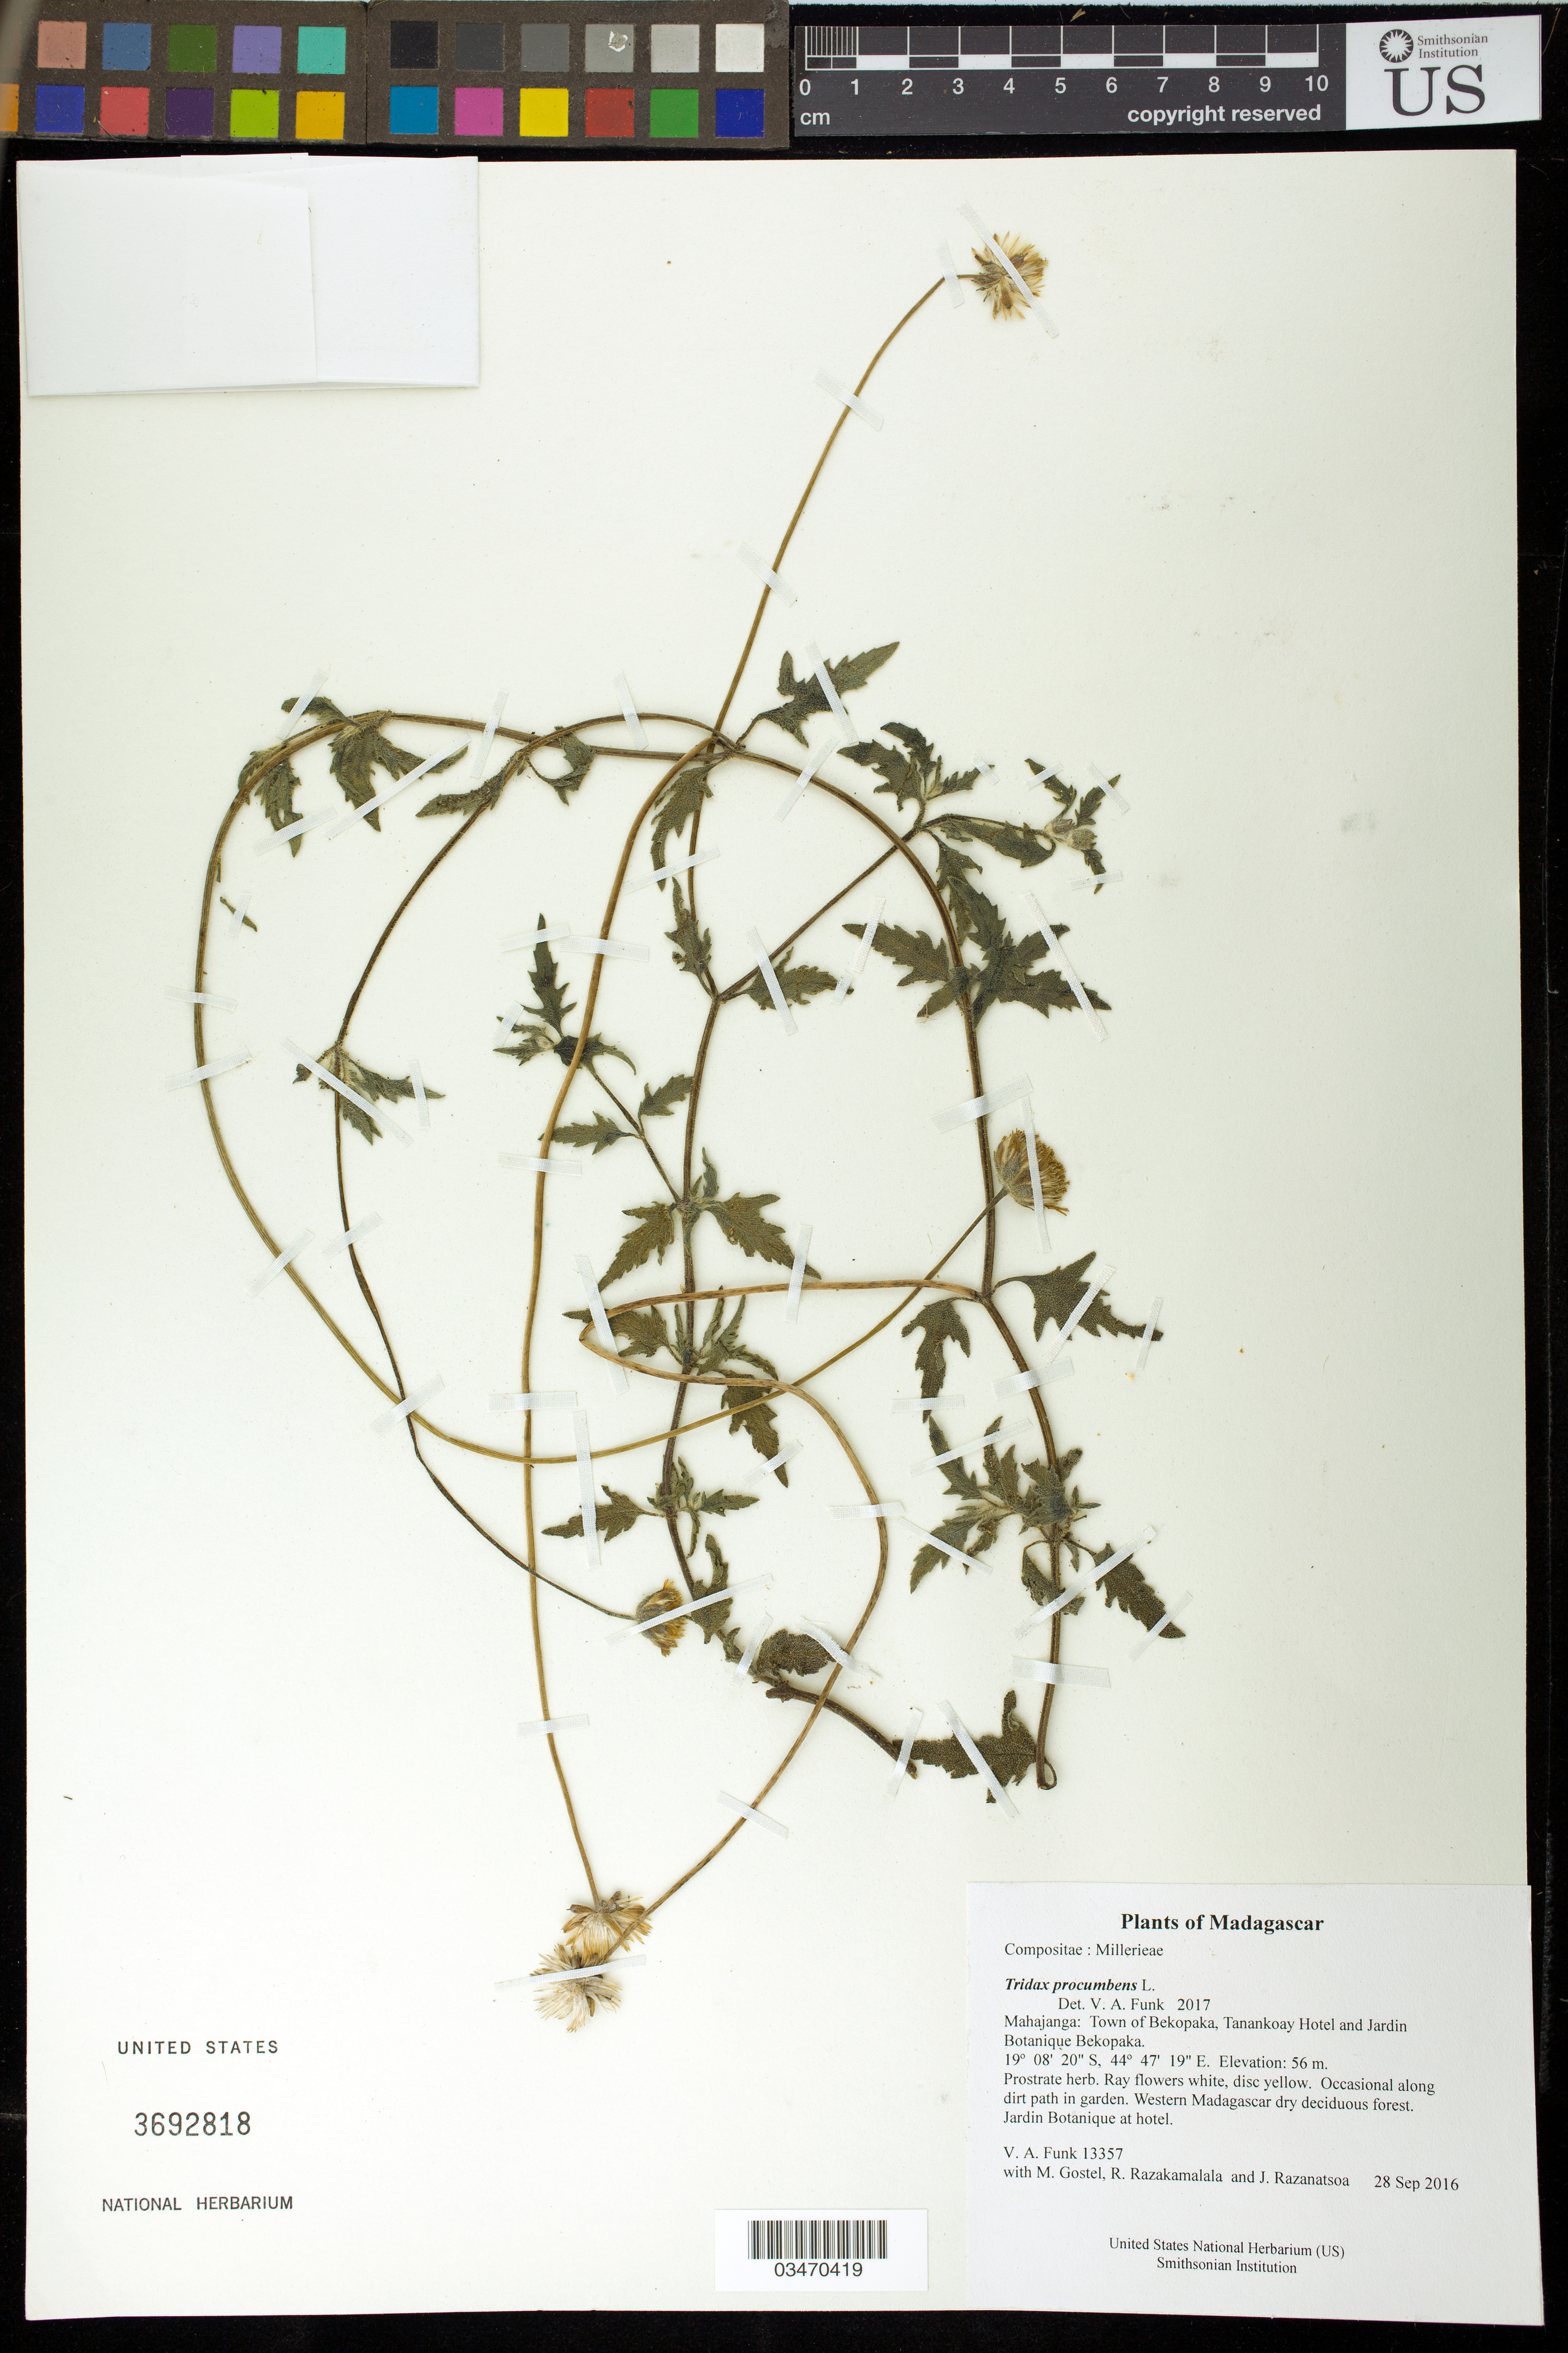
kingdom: Plantae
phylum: Tracheophyta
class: Magnoliopsida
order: Asterales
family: Asteraceae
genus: Tridax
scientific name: Tridax procumbens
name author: L.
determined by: Funk, Vicki A., (BOT), Smithsonian Institution - National Museum of Natural History (UNITED STATES)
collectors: M. R. Gostel, R. Razakamalala & J. Razanatsoa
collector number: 13357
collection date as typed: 28 Sep 2016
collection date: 2016-09-28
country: Madagascar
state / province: Melaky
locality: Town of Bekopaka, Tanankoay Hotel and Jardin Botanique Bekopaka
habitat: Western Madagascar dry deciduous forest. Jardin Botanique at hotel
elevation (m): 56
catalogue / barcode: US 3692818